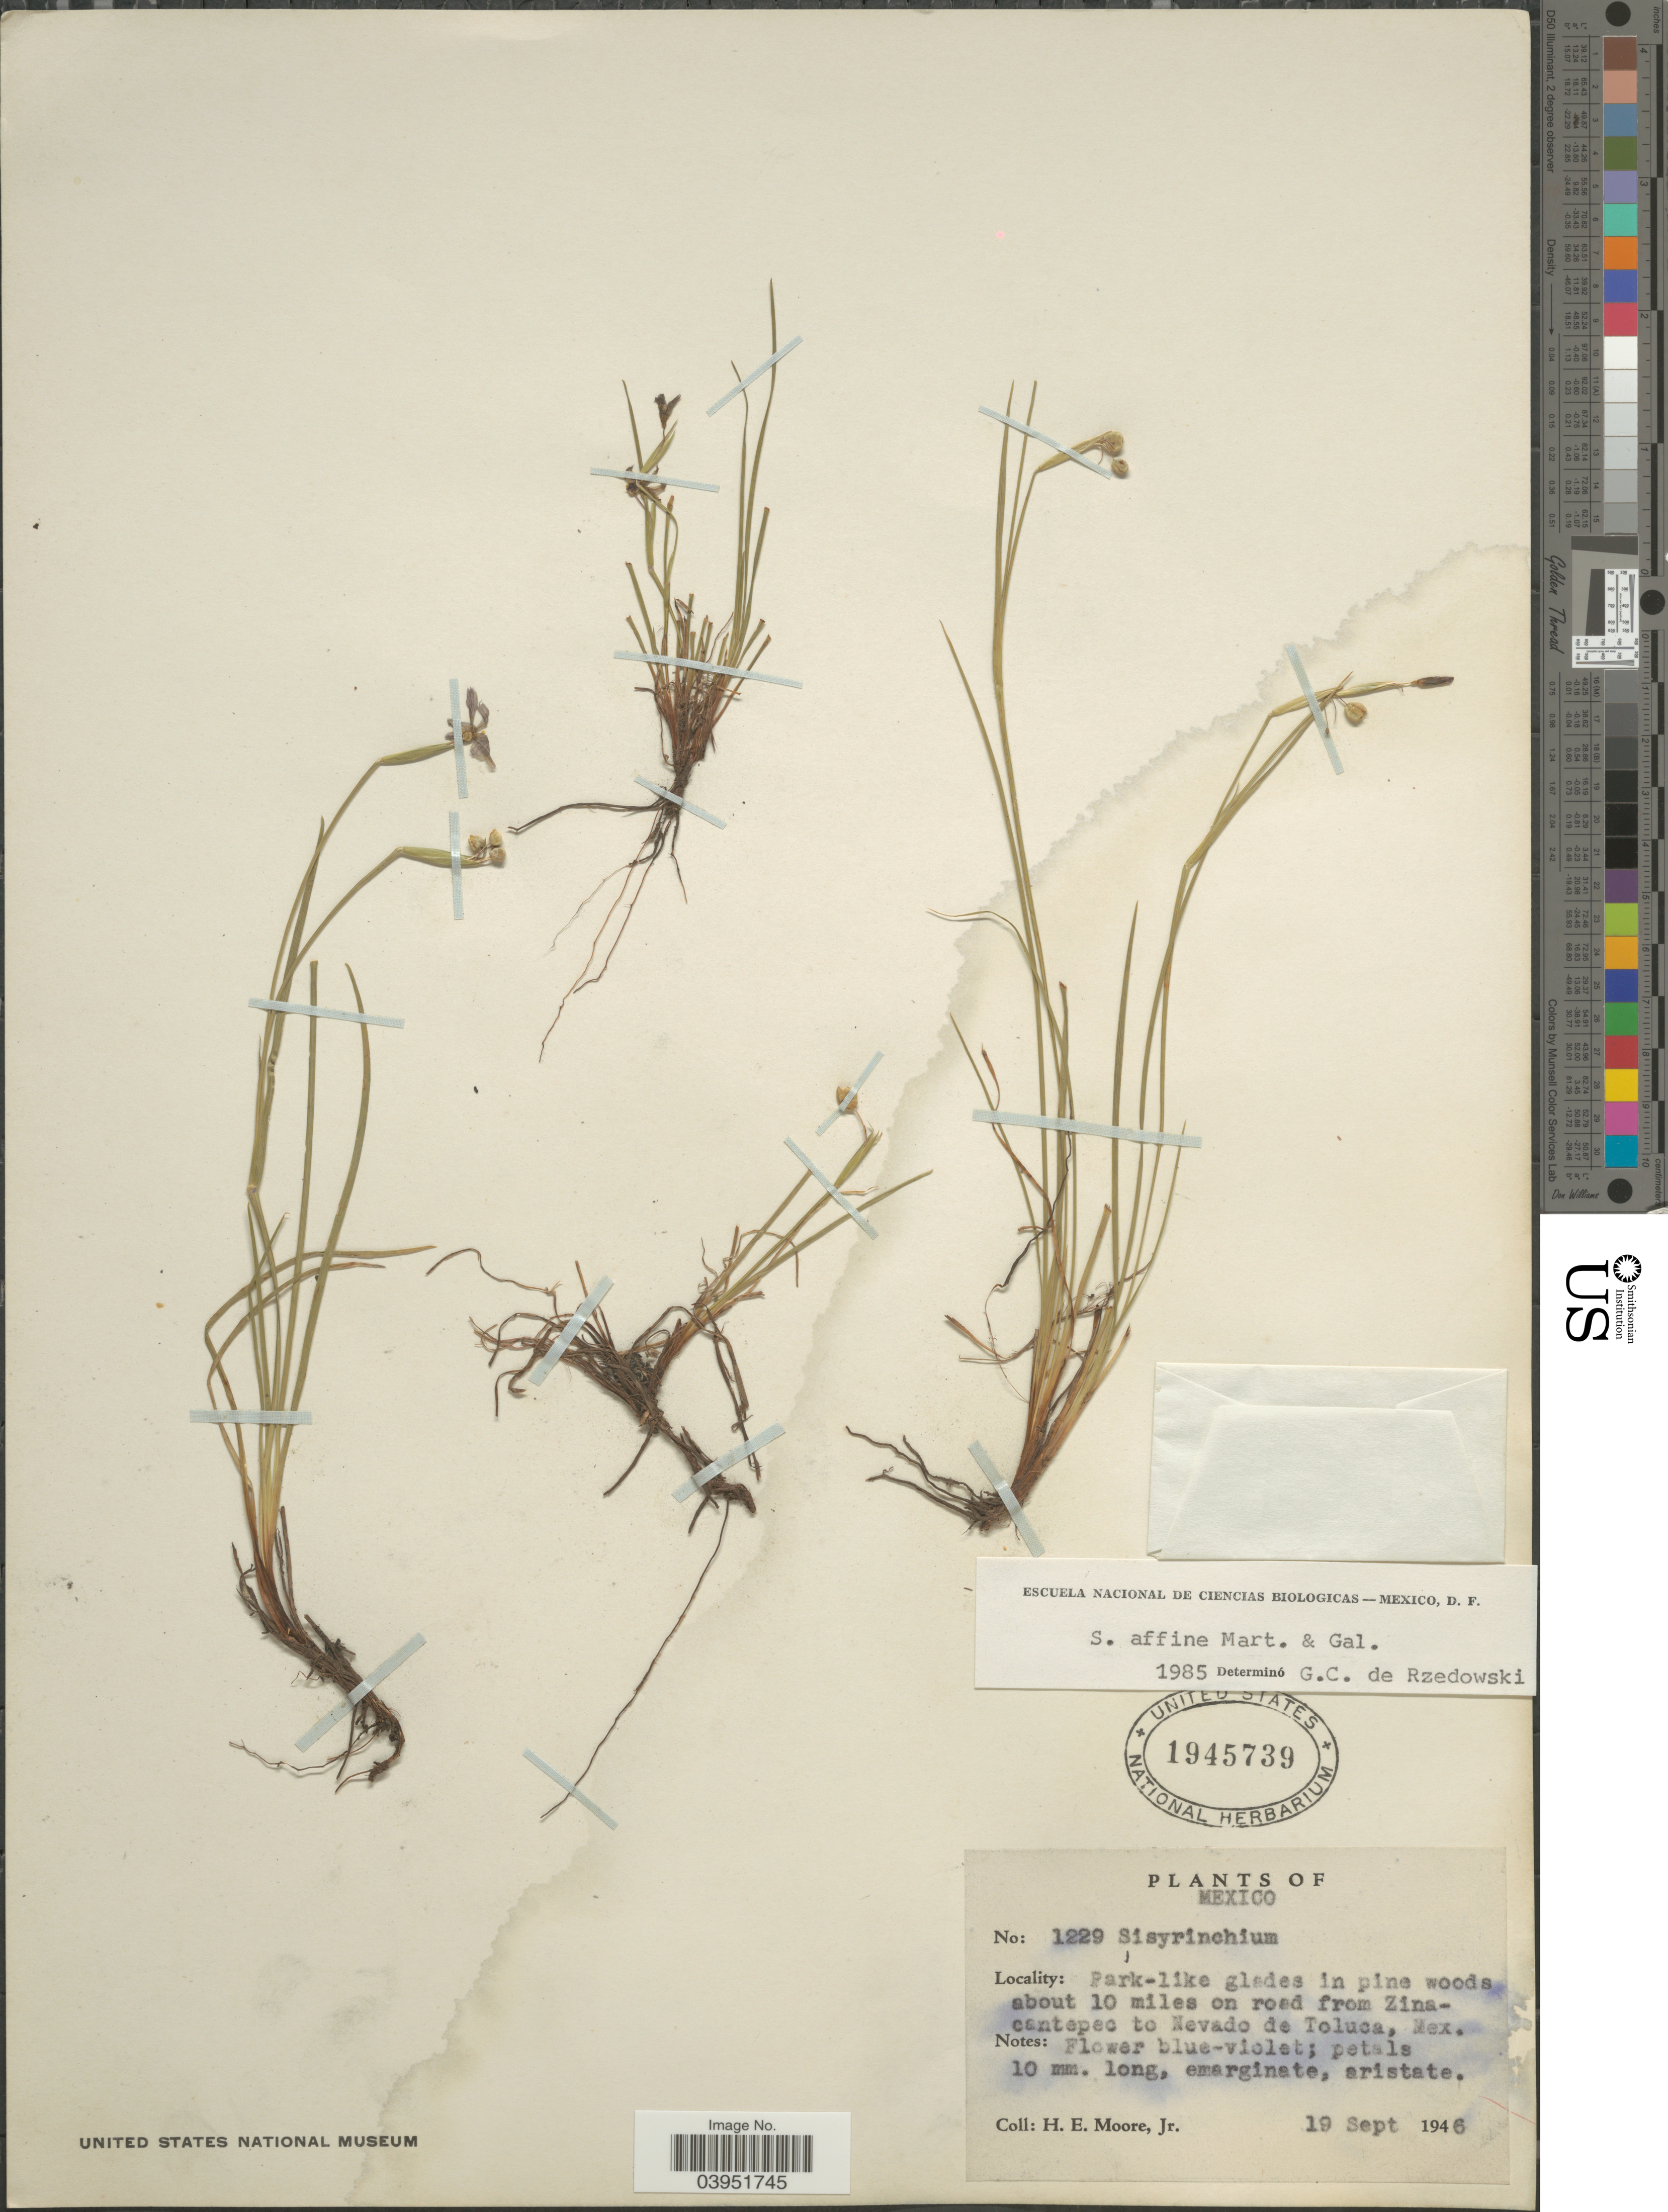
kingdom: Plantae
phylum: Tracheophyta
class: Liliopsida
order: Asparagales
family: Iridaceae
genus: Sisyrinchium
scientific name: Sisyrinchium affine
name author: M. Martens & Galeotti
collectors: H. Moore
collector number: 1229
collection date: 1946-09-19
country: Mexico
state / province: México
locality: About 10 miles on road from Zinacantepec to Nevado de Toluca.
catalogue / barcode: US 1945739